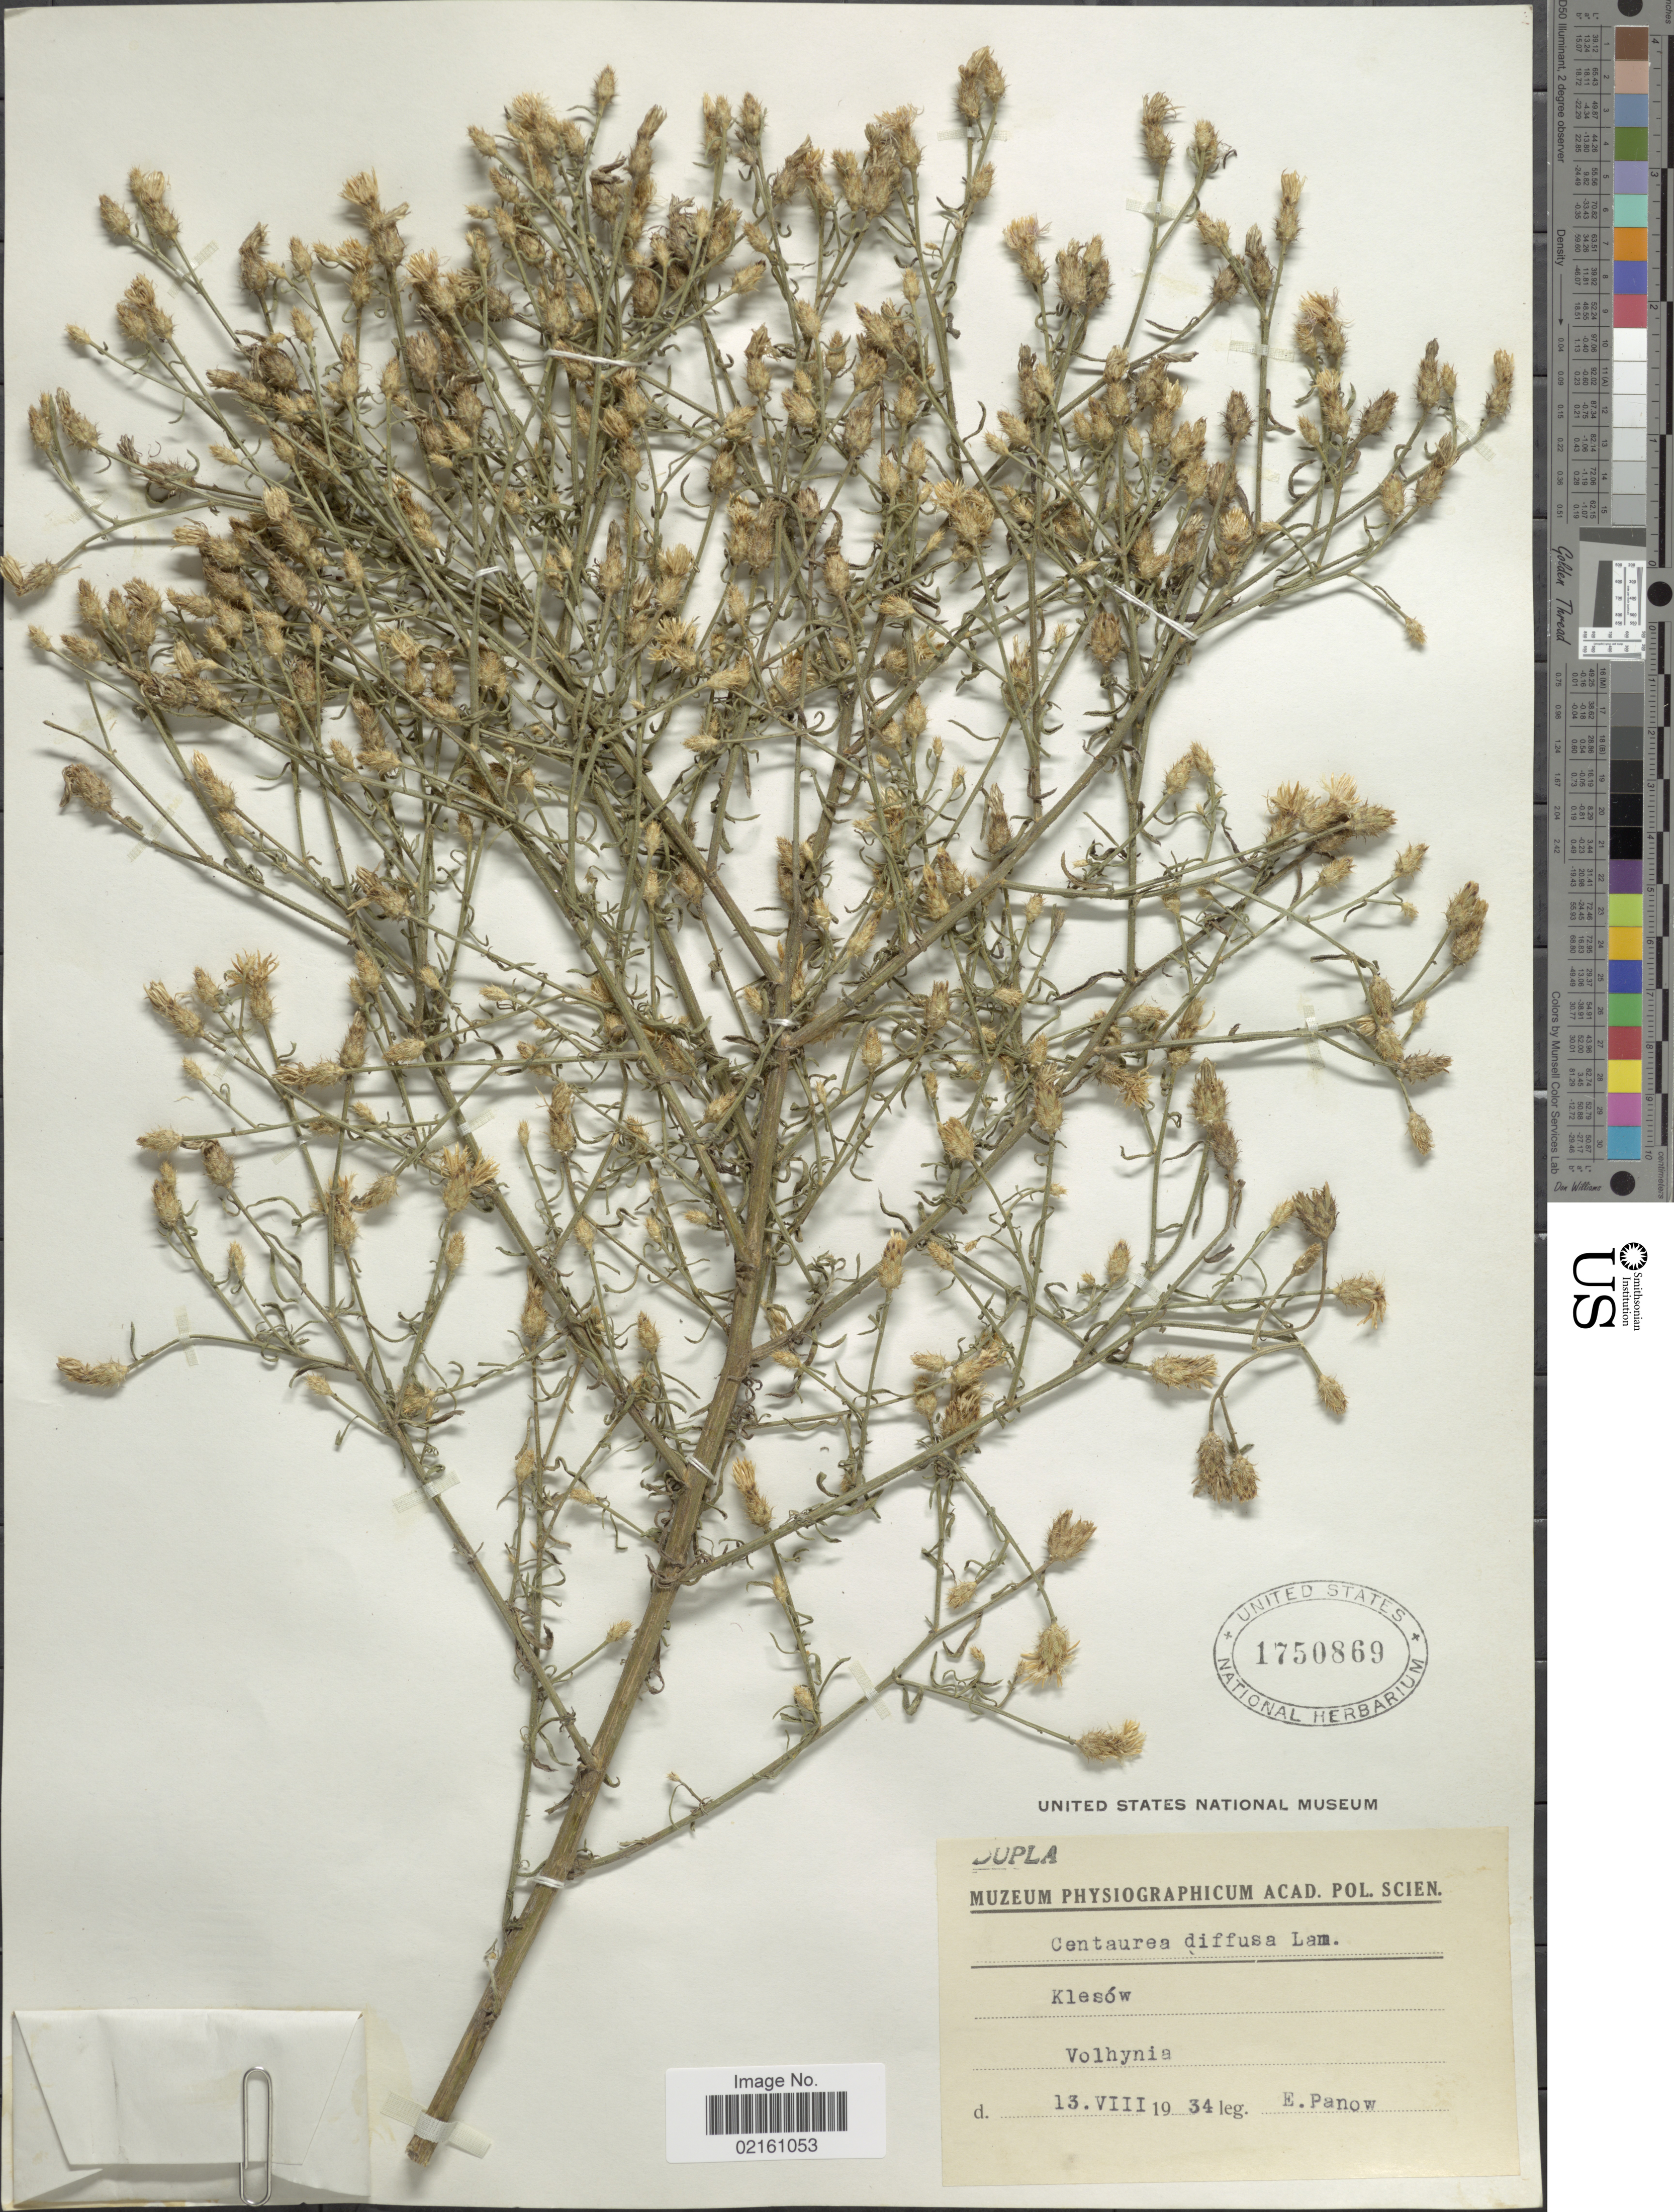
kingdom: Plantae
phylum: Tracheophyta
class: Magnoliopsida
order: Asterales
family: Asteraceae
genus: Centaurea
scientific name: Centaurea diffusa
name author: Lam.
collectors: E. Panow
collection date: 1934-08-13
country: Ukraine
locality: Klesow, Volhynia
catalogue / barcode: US 1750869